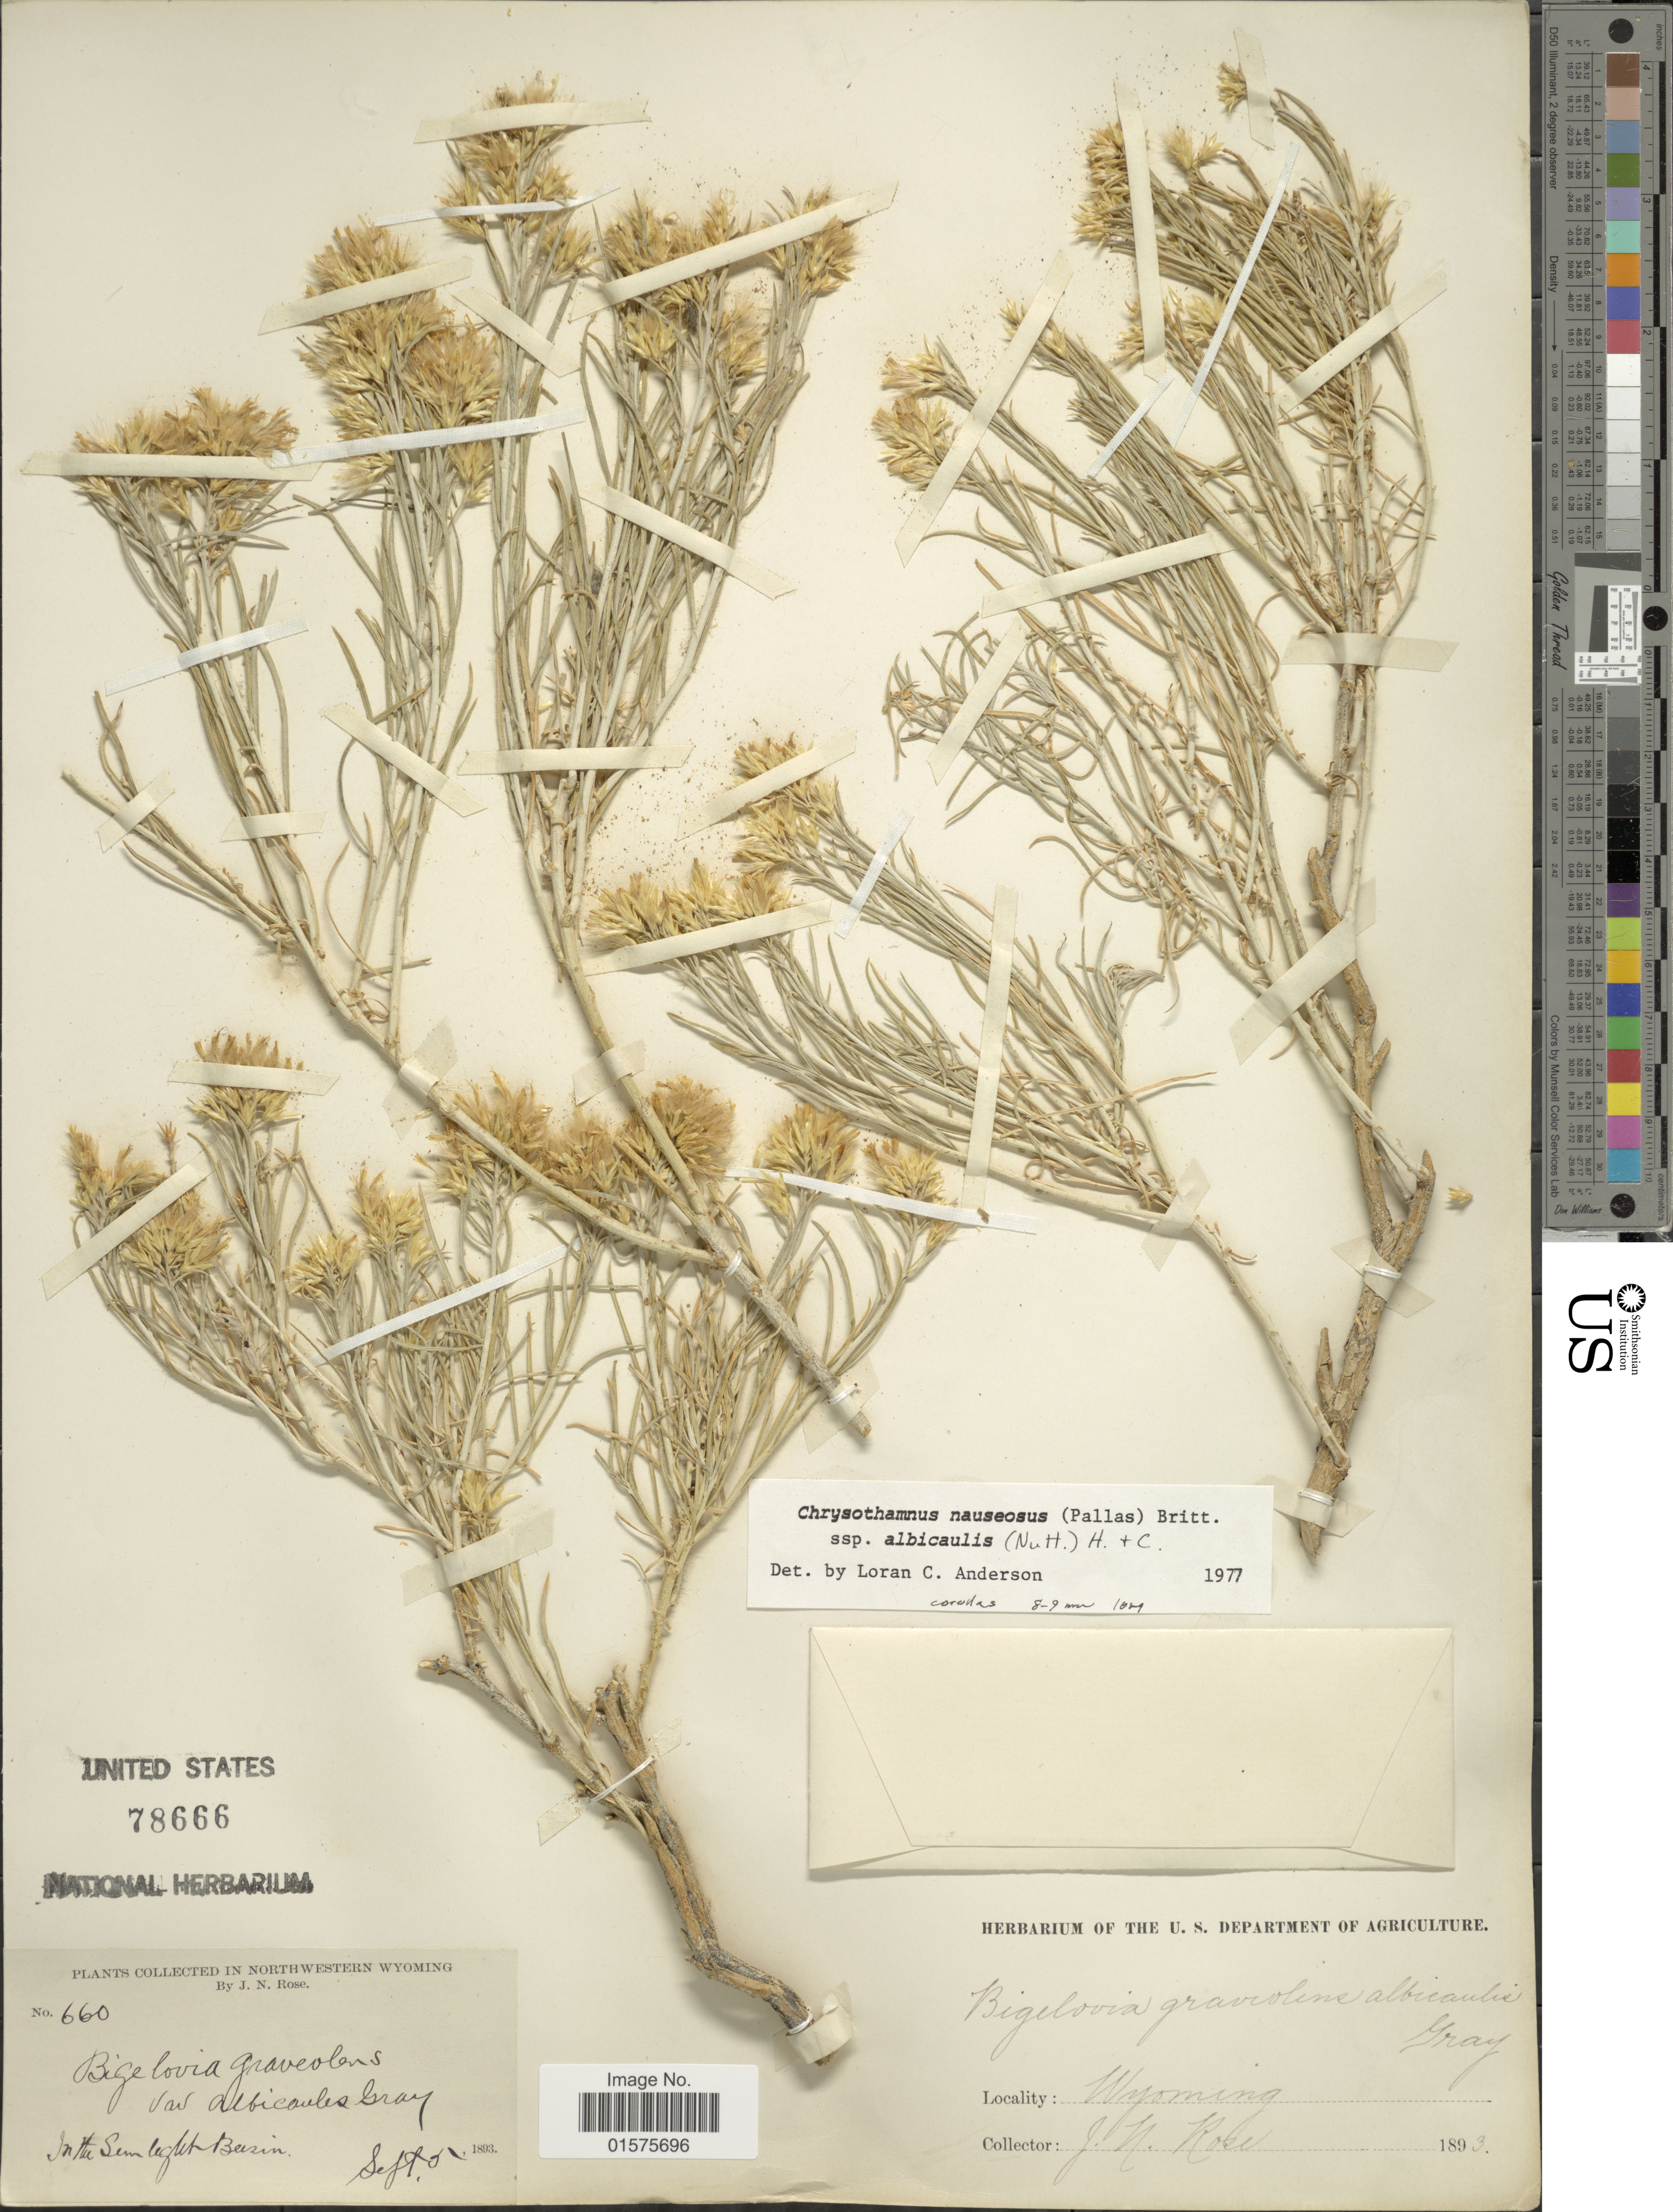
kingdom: Plantae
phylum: Tracheophyta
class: Magnoliopsida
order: Asterales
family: Asteraceae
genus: Ericameria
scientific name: Ericameria nauseosa var. speciosa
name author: (Nutt.) G.L. Nesom & G.I. Baird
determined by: Urbatsch, Lowell E., Curator (LSU), Louisiana State University (UNITED STATES)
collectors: J. N. Rose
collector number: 660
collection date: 1893-09-05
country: United States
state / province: Wyoming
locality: Northwestern Wyoming. In the light Basin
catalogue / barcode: US 78666